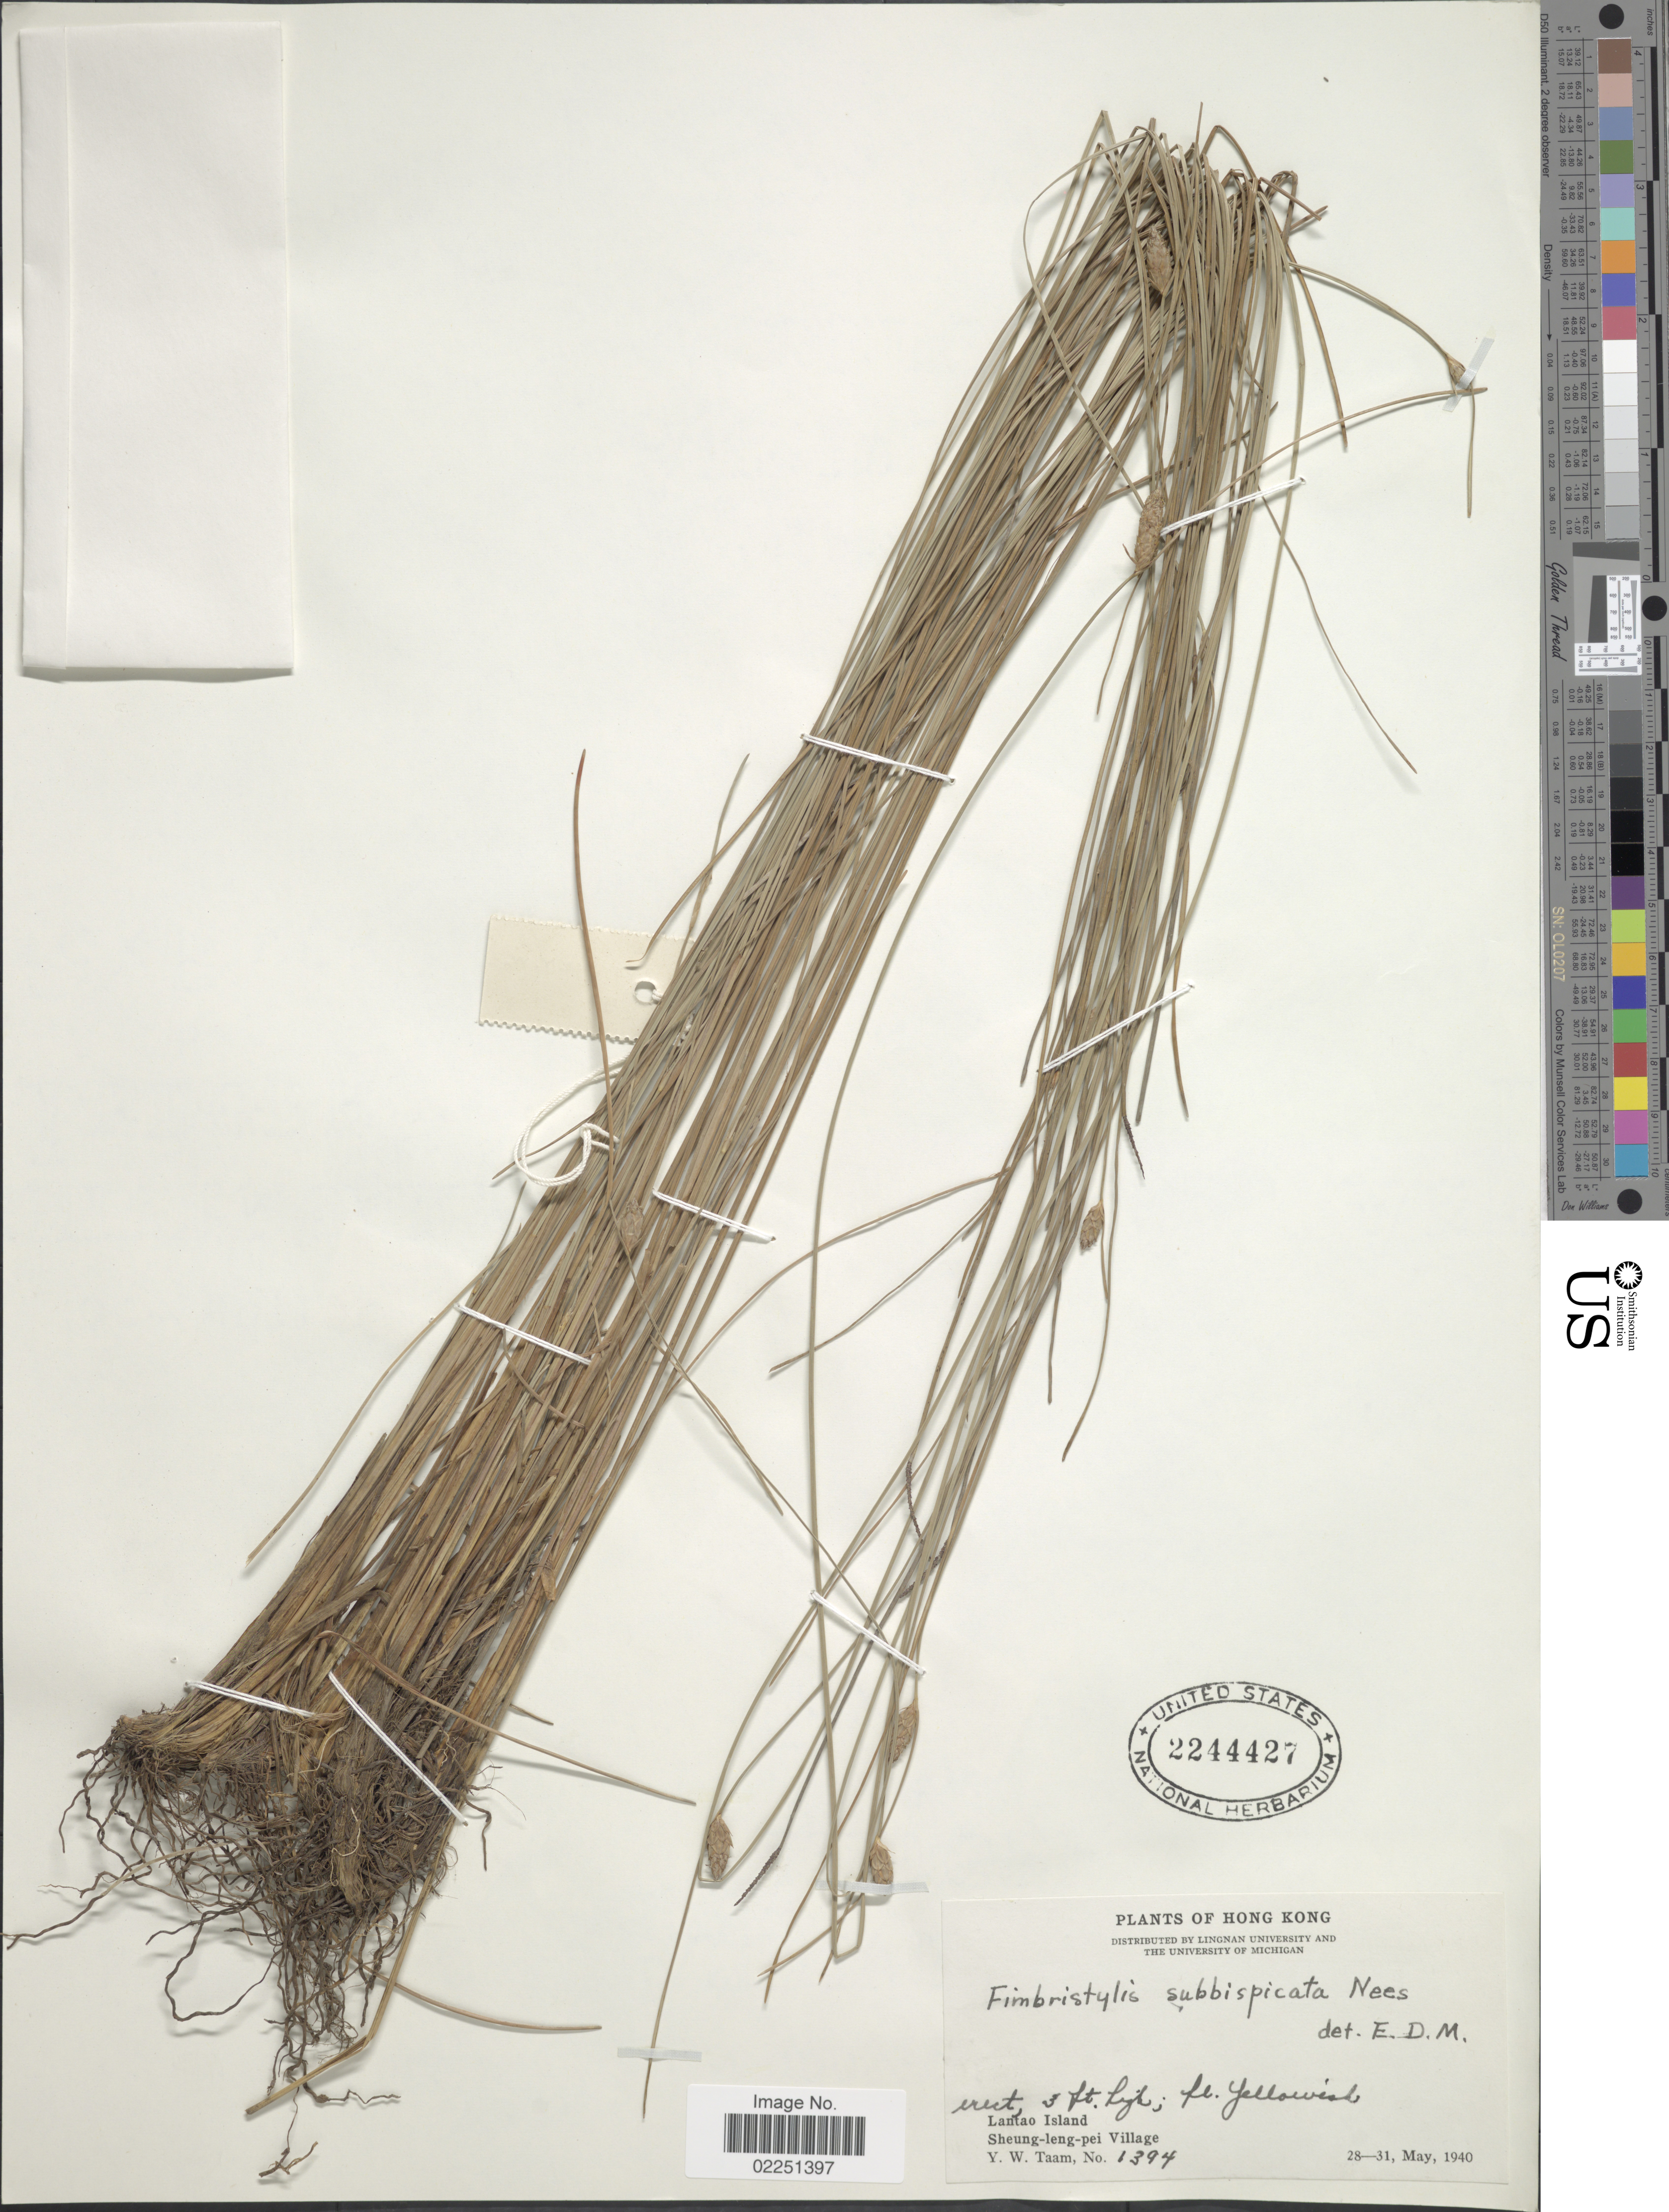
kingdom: Plantae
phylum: Tracheophyta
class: Liliopsida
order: Poales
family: Cyperaceae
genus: Fimbristylis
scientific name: Fimbristylis subbispicata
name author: Nees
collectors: Y. W. Taam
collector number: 1394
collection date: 1940-05-28/1940-05-31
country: China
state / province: Hong Kong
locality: Lantao Island, Sheung-leng-pei Village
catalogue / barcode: US 2244427